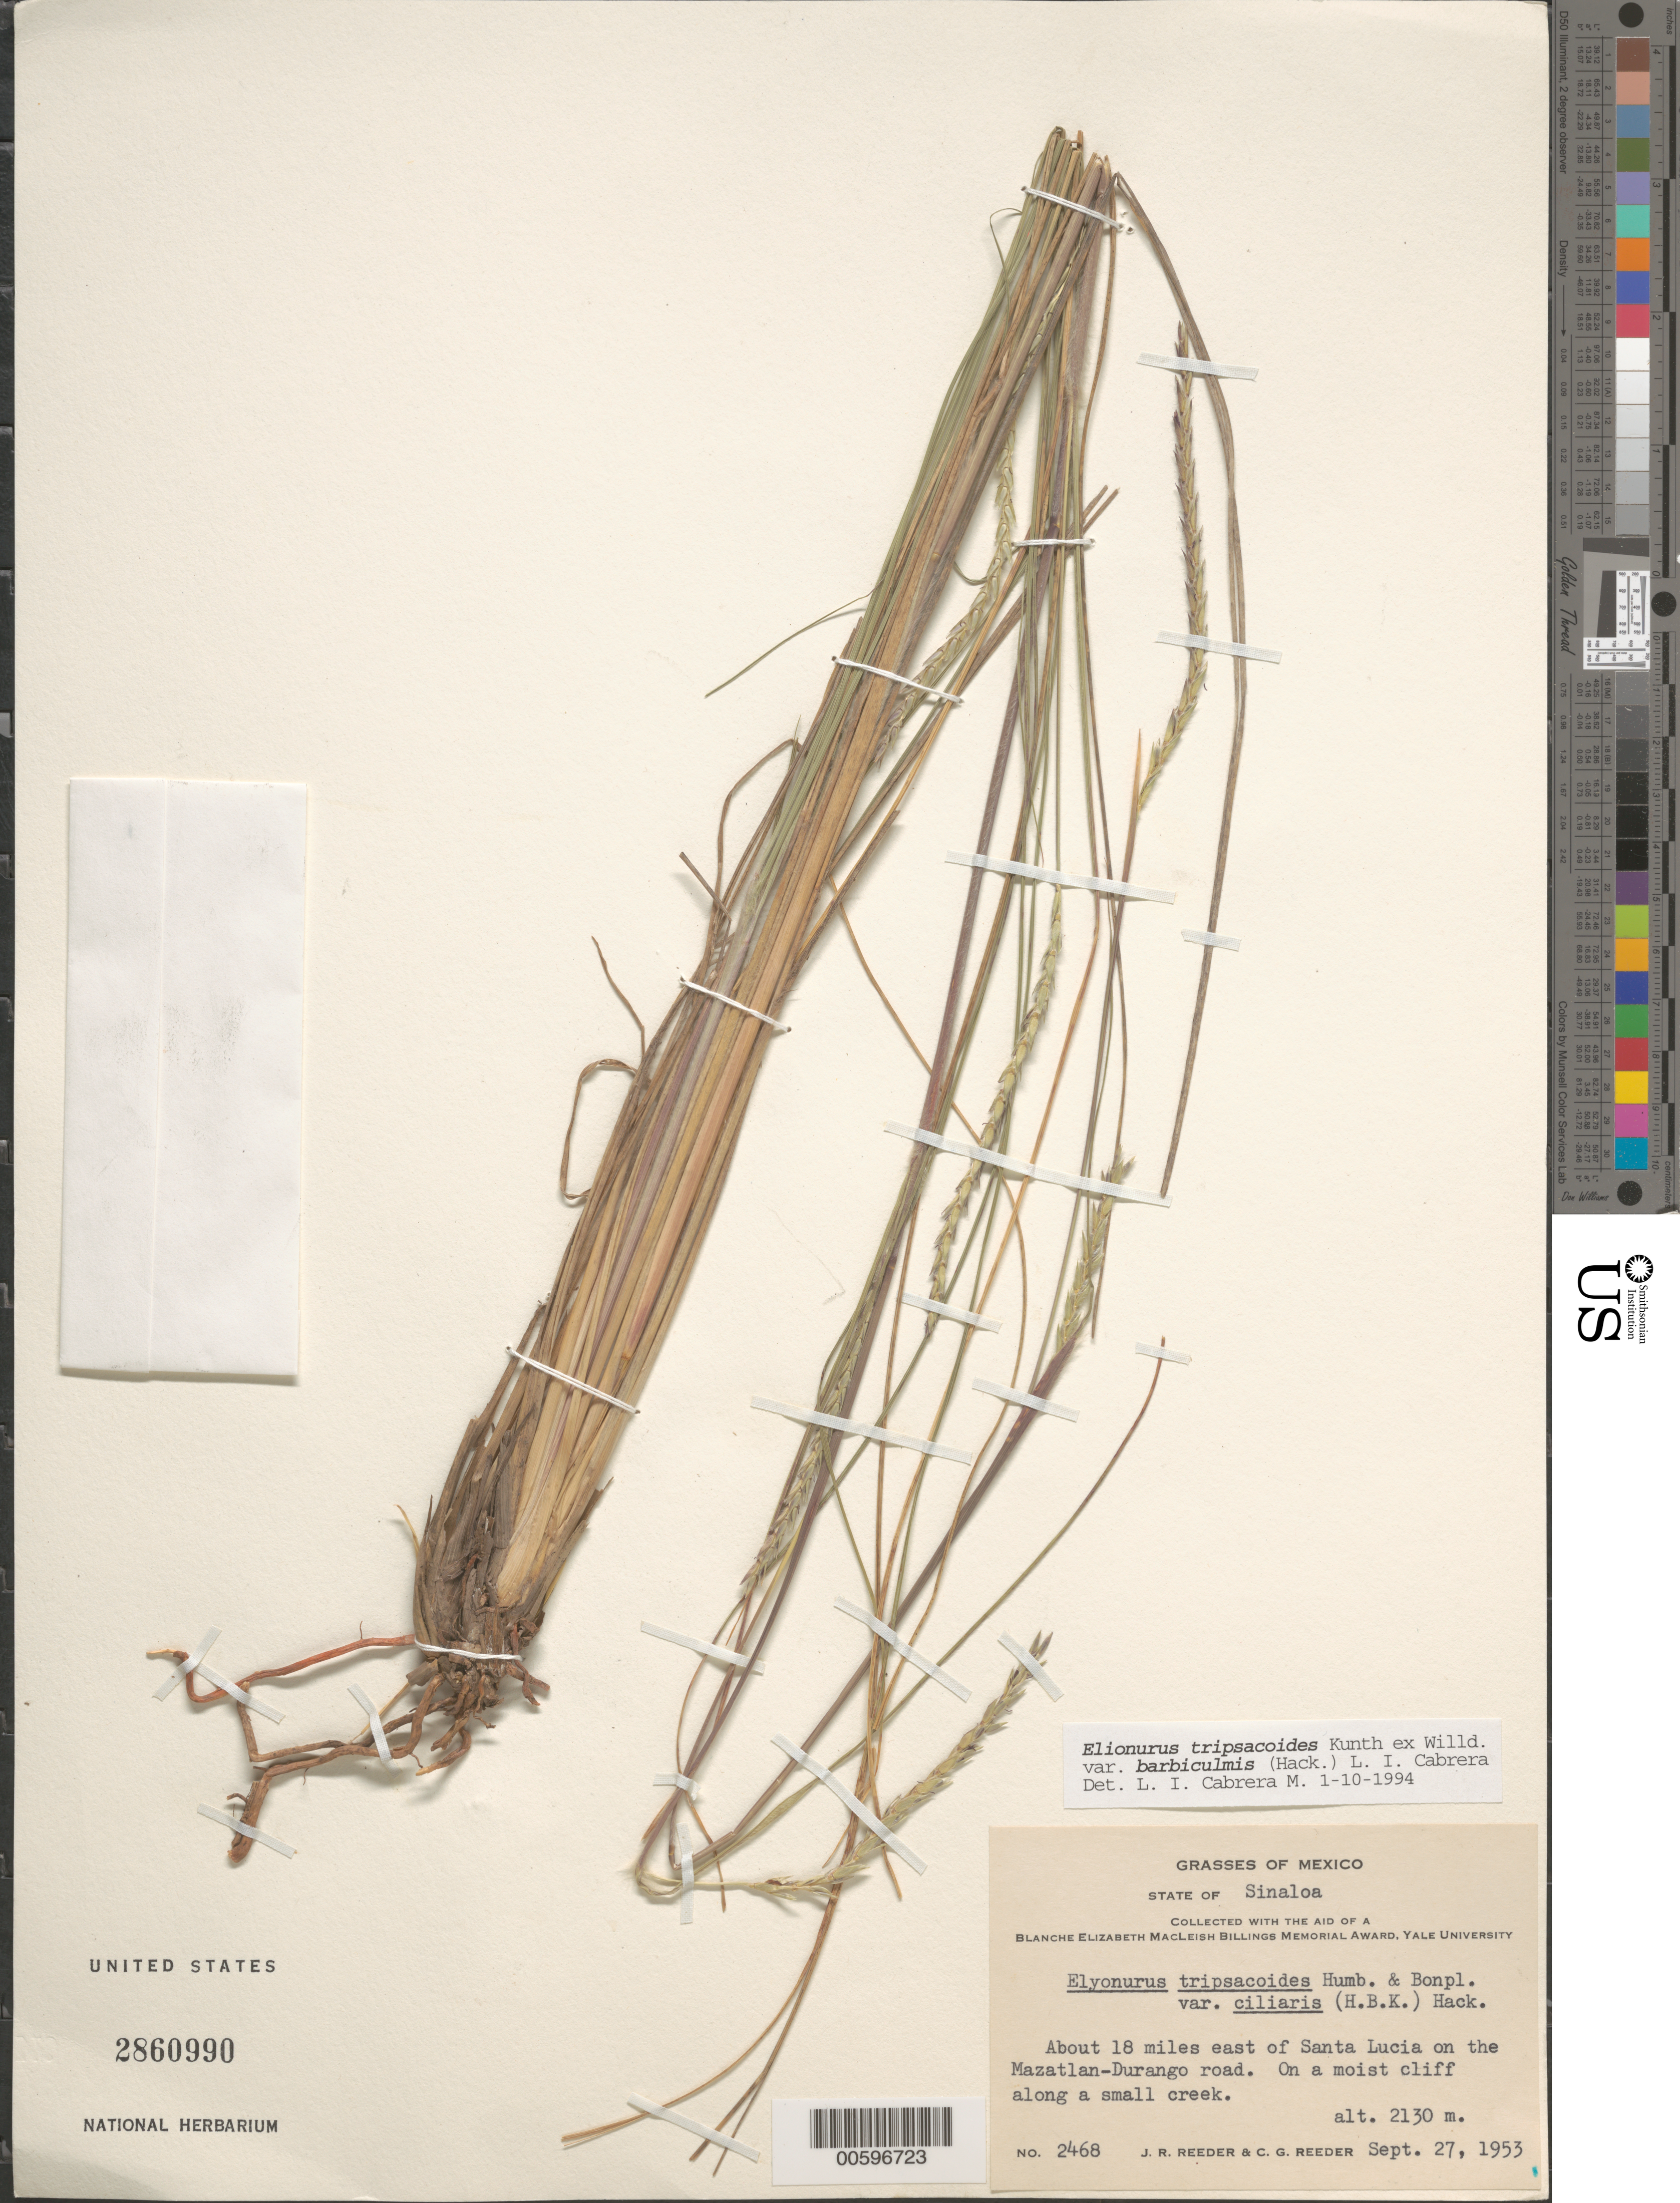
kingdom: Plantae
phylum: Tracheophyta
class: Liliopsida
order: Poales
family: Poaceae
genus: Elionurus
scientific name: Elionurus tripsacoides var. barbiculmis (Hack.) L.I. Cabrera & Dávila, comb. ined.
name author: (Hack.) L.I. Cabrera & Dávila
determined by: Cabrera M., L. I.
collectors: J. R. Reeder & C. G. Reeder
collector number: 2468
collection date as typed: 27 Sep 1953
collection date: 1953-09-27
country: Mexico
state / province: Sinaloa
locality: Ca 18 mi E of Santa Lucia on the Mazatlan-Durango road.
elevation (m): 2130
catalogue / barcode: US 2860990